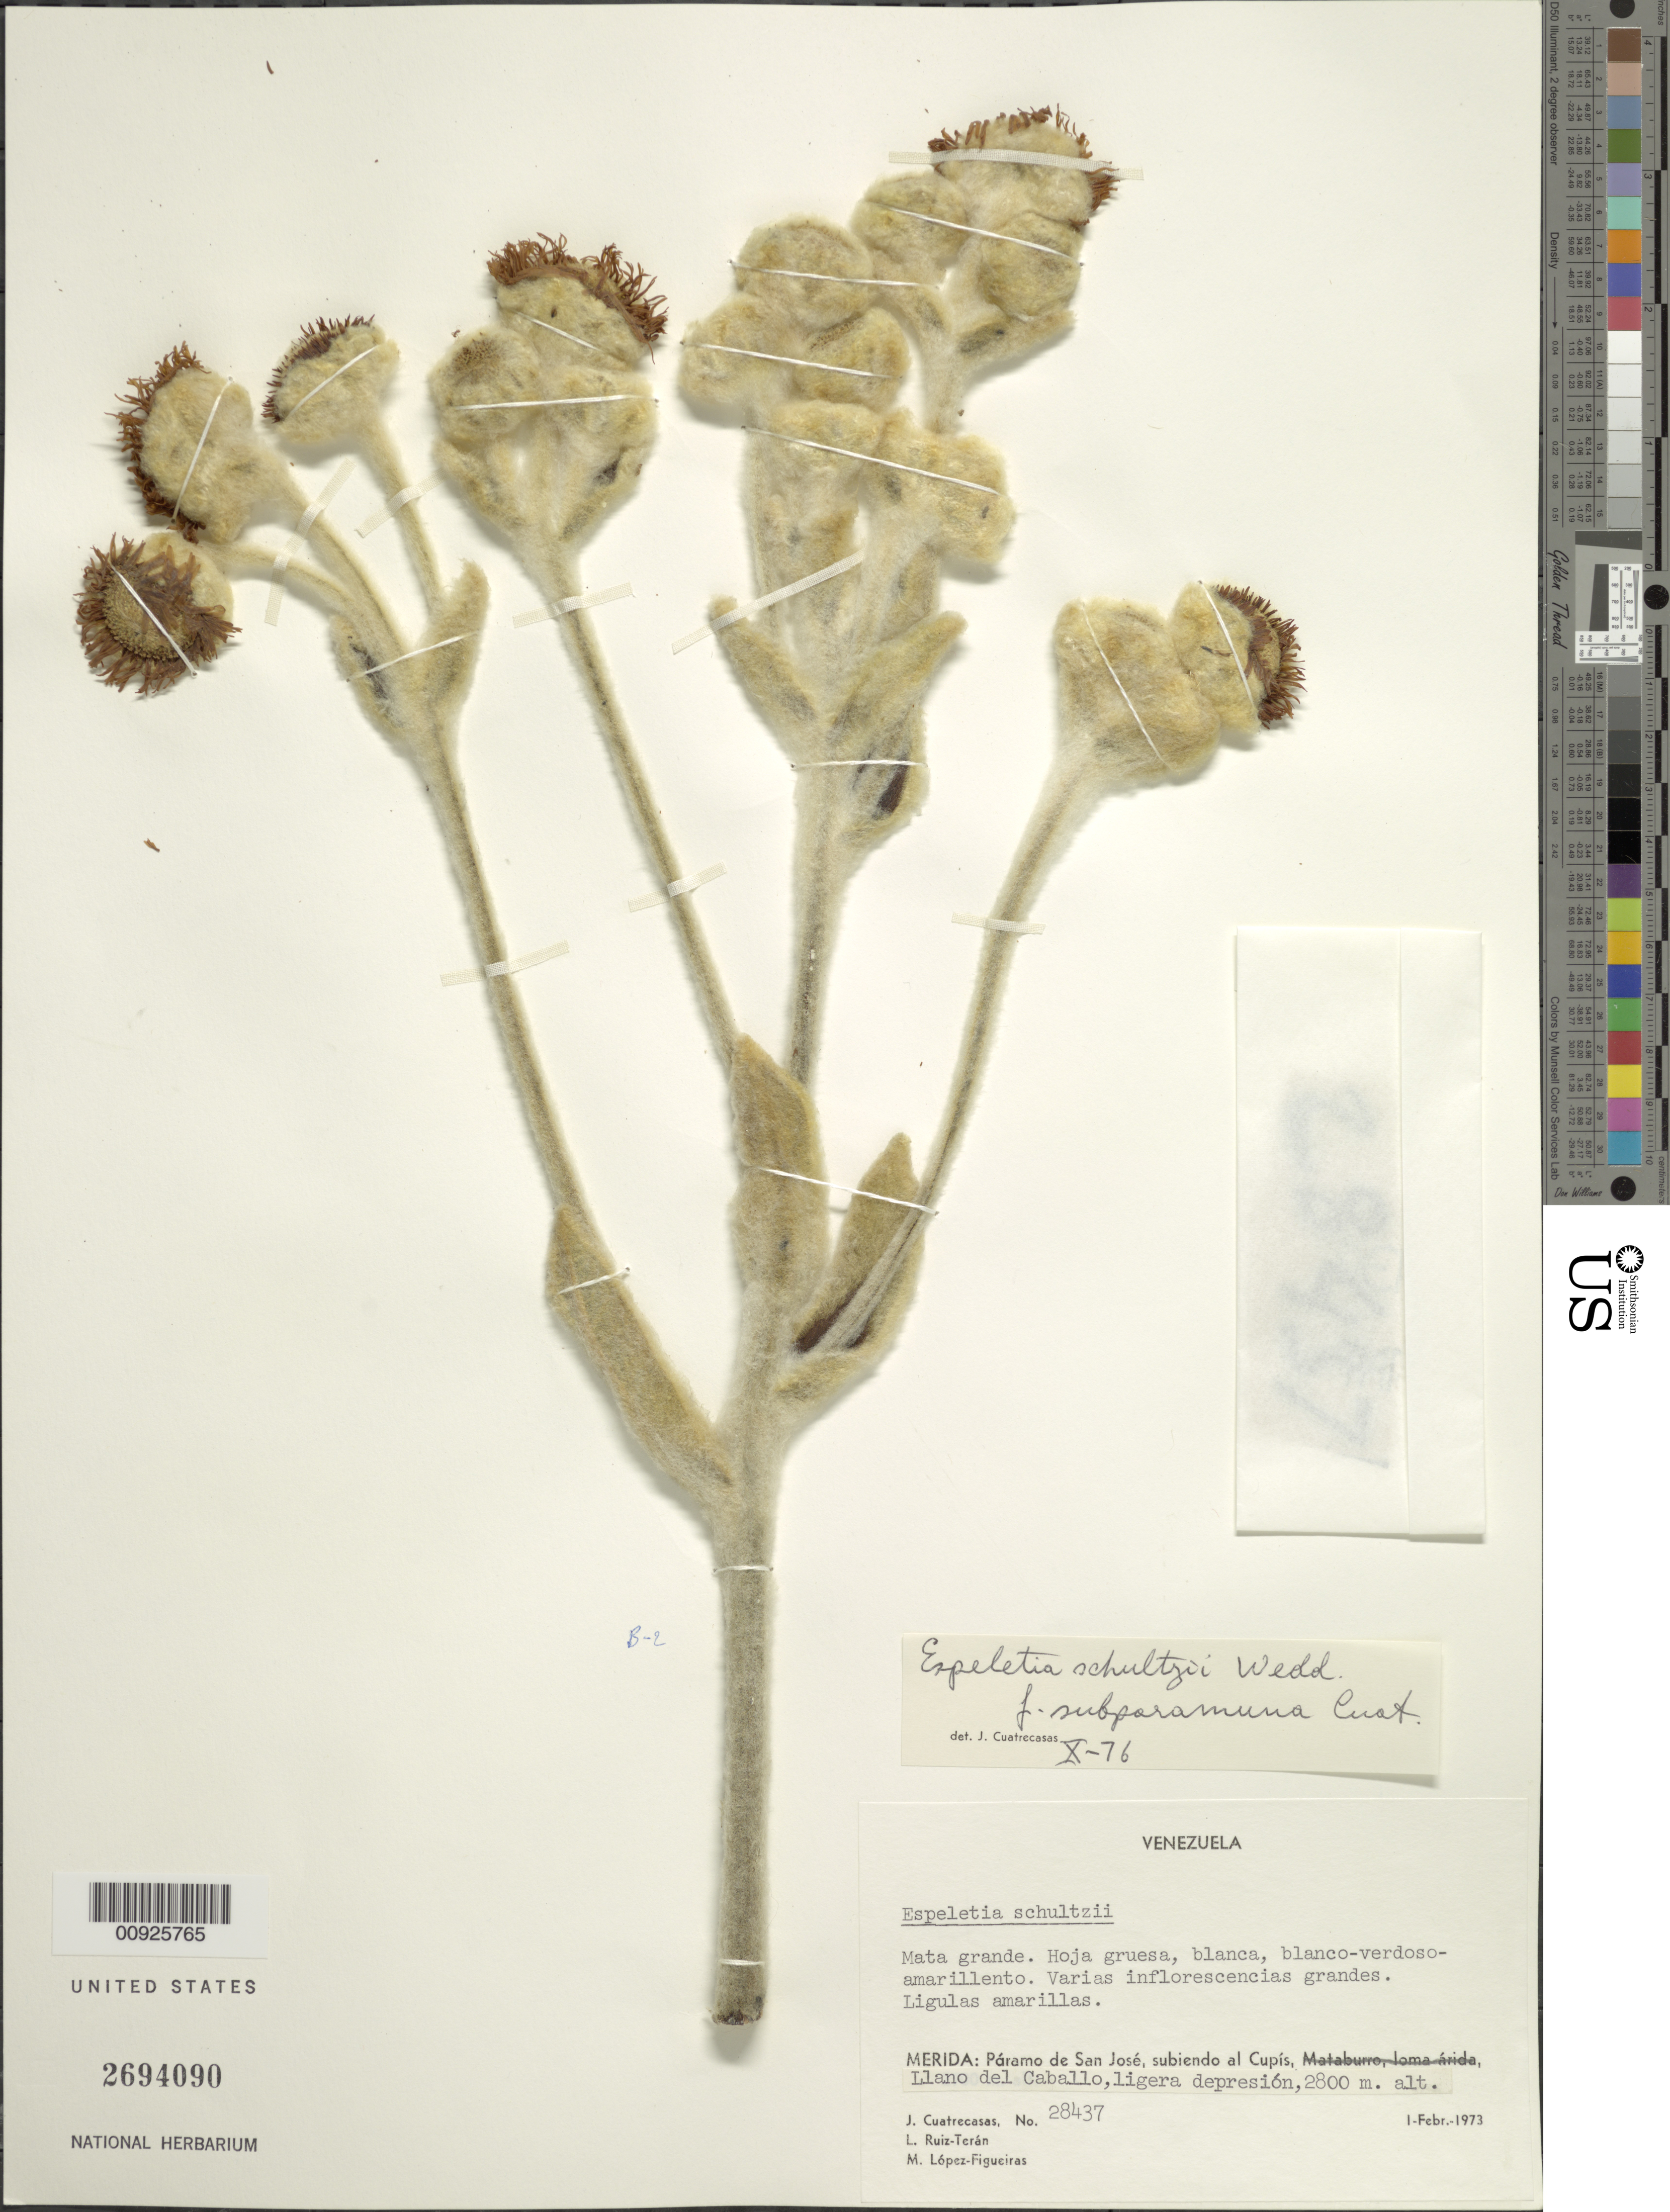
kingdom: Plantae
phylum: Tracheophyta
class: Magnoliopsida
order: Asterales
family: Asteraceae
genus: Espeletia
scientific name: Espeletia schultzii var. subparamuna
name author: Cuatrec.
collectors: J. Cuatrecasas, L. E. Ruíz-Terán & M. López Figueiras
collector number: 28437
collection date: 1973-02-01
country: Venezuela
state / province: Mérida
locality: P. de San José. Páramo de San José, subiendo al Cupís, Llano del Caballo, ligera depresión.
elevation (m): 2800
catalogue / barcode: US 2694090